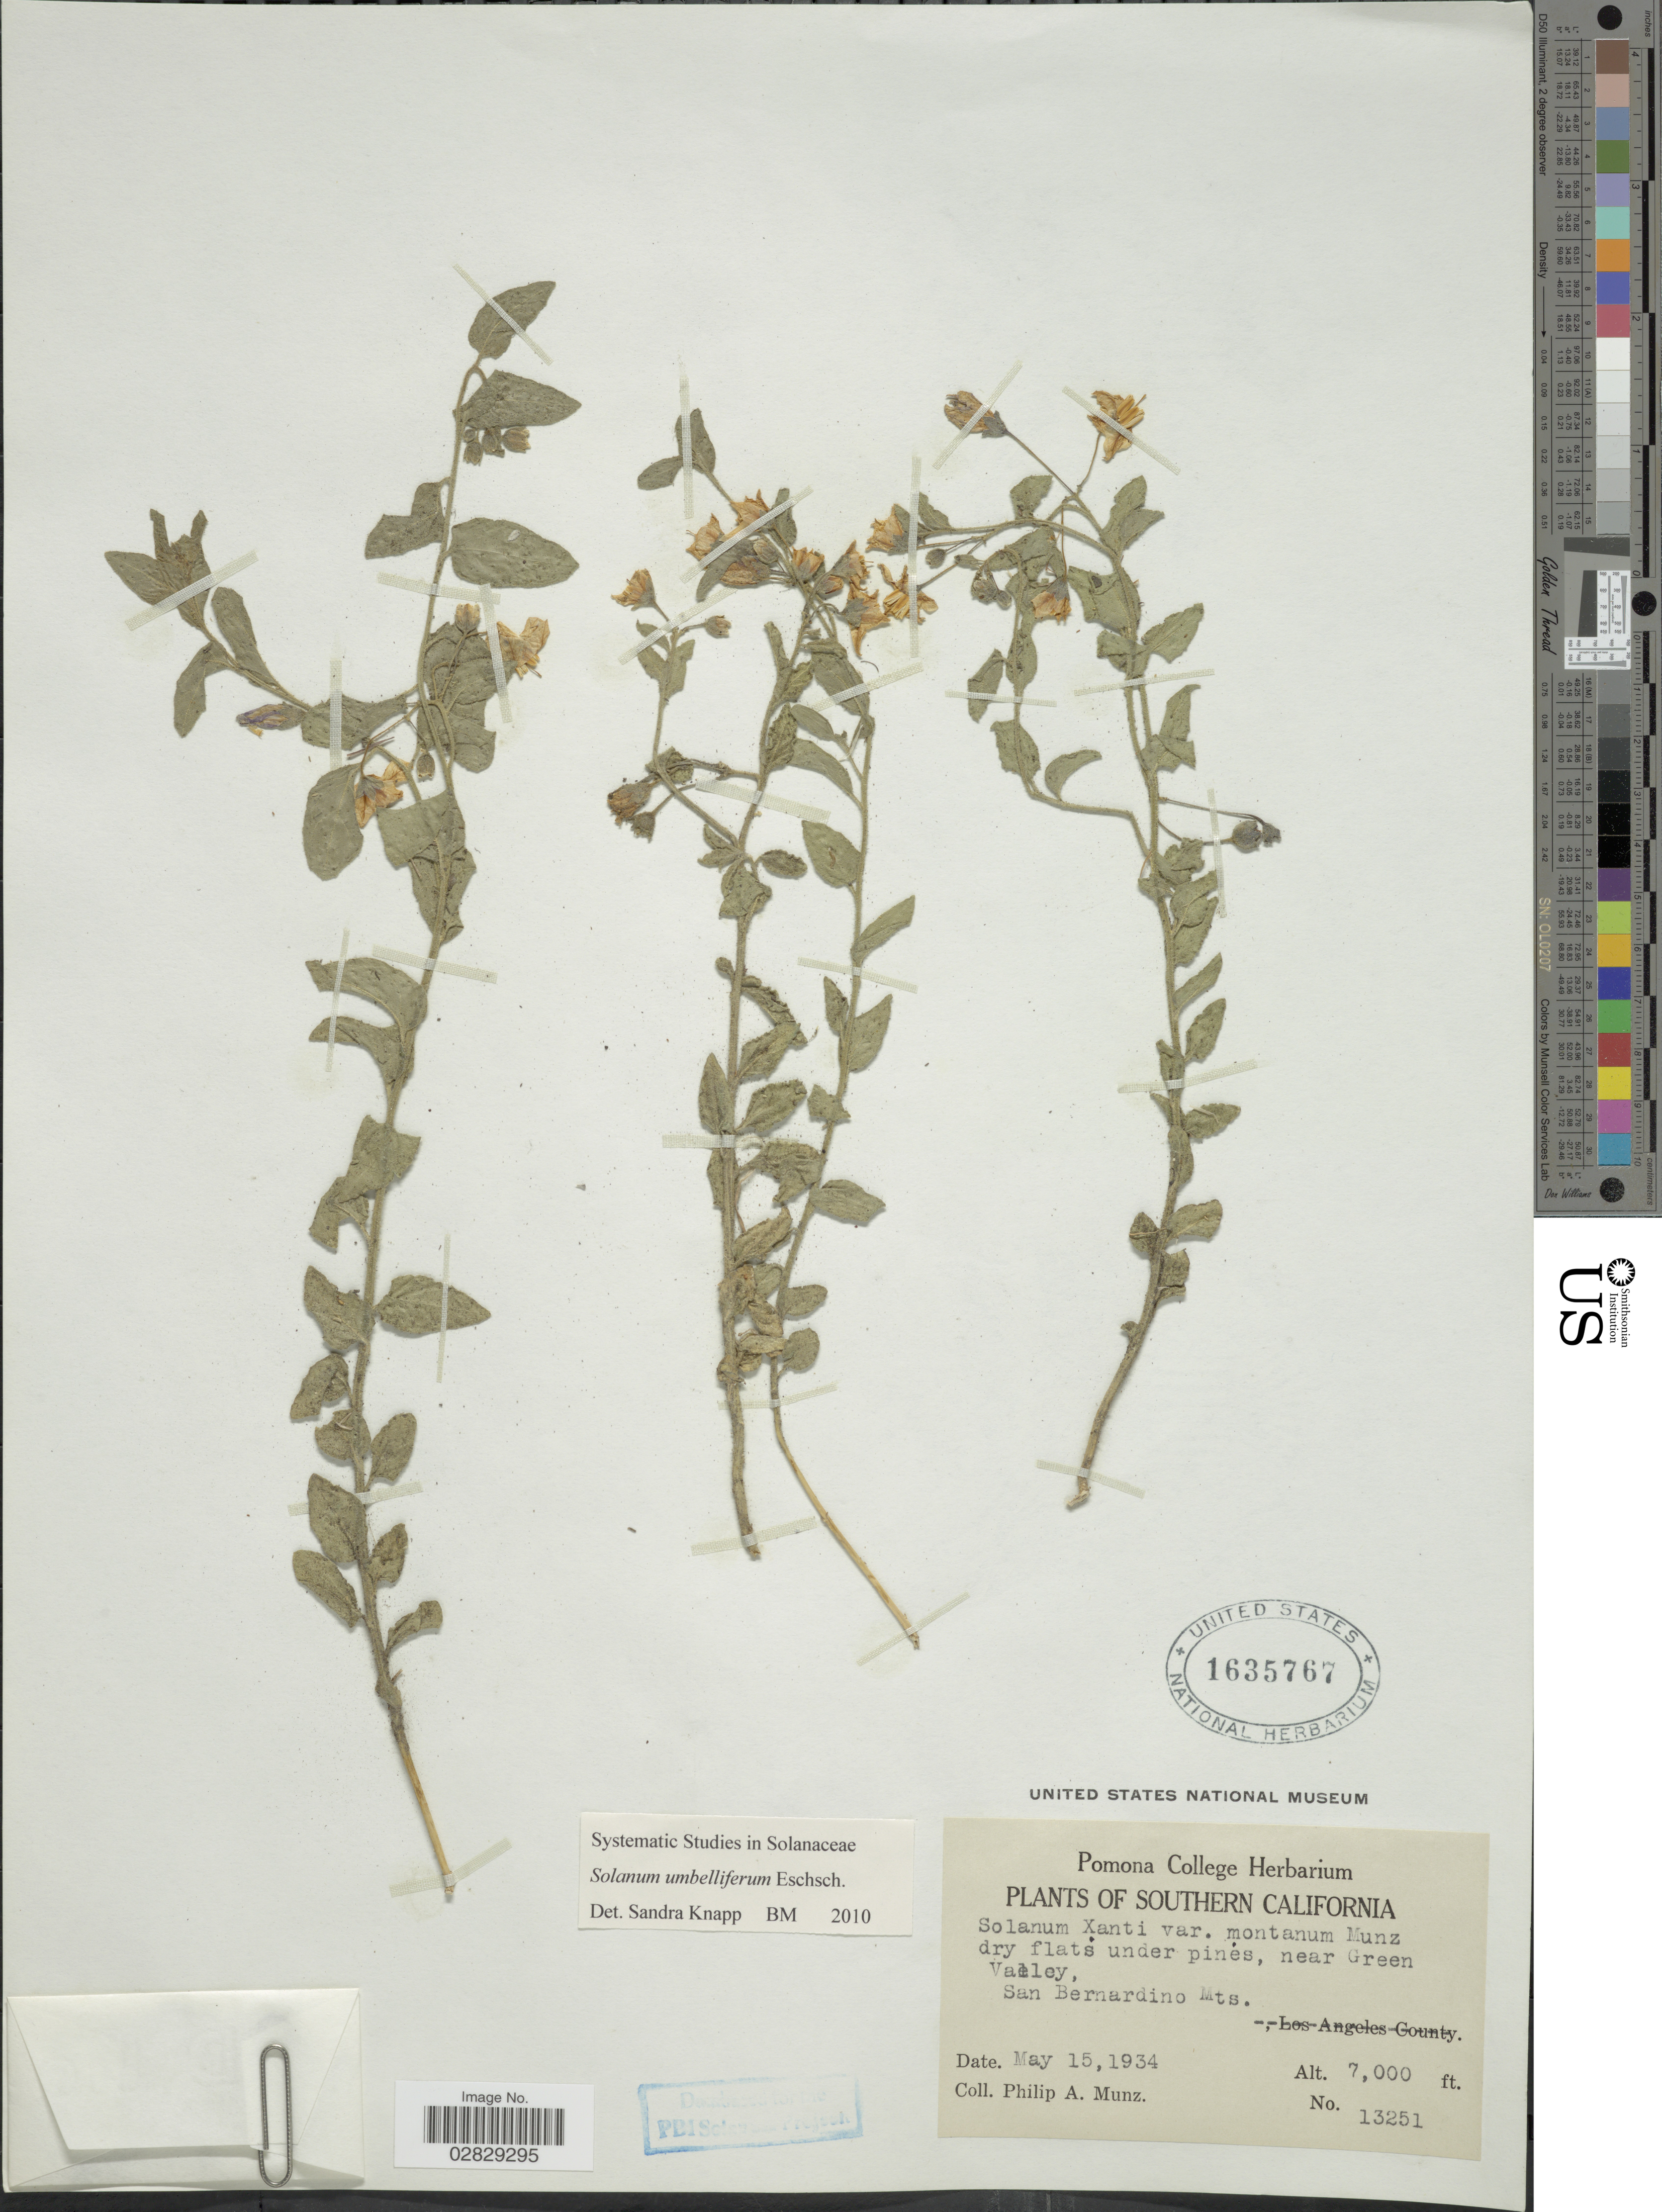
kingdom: Plantae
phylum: Tracheophyta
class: Magnoliopsida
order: Solanales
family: Solanaceae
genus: Solanum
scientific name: Solanum umbelliferum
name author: Eschsch.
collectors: P. A. Munz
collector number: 13251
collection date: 1934-05-15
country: United States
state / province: California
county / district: San Bernardino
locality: Southern California. Near Green Valley, San Bernardino Mts.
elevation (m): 2134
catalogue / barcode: US 1635767